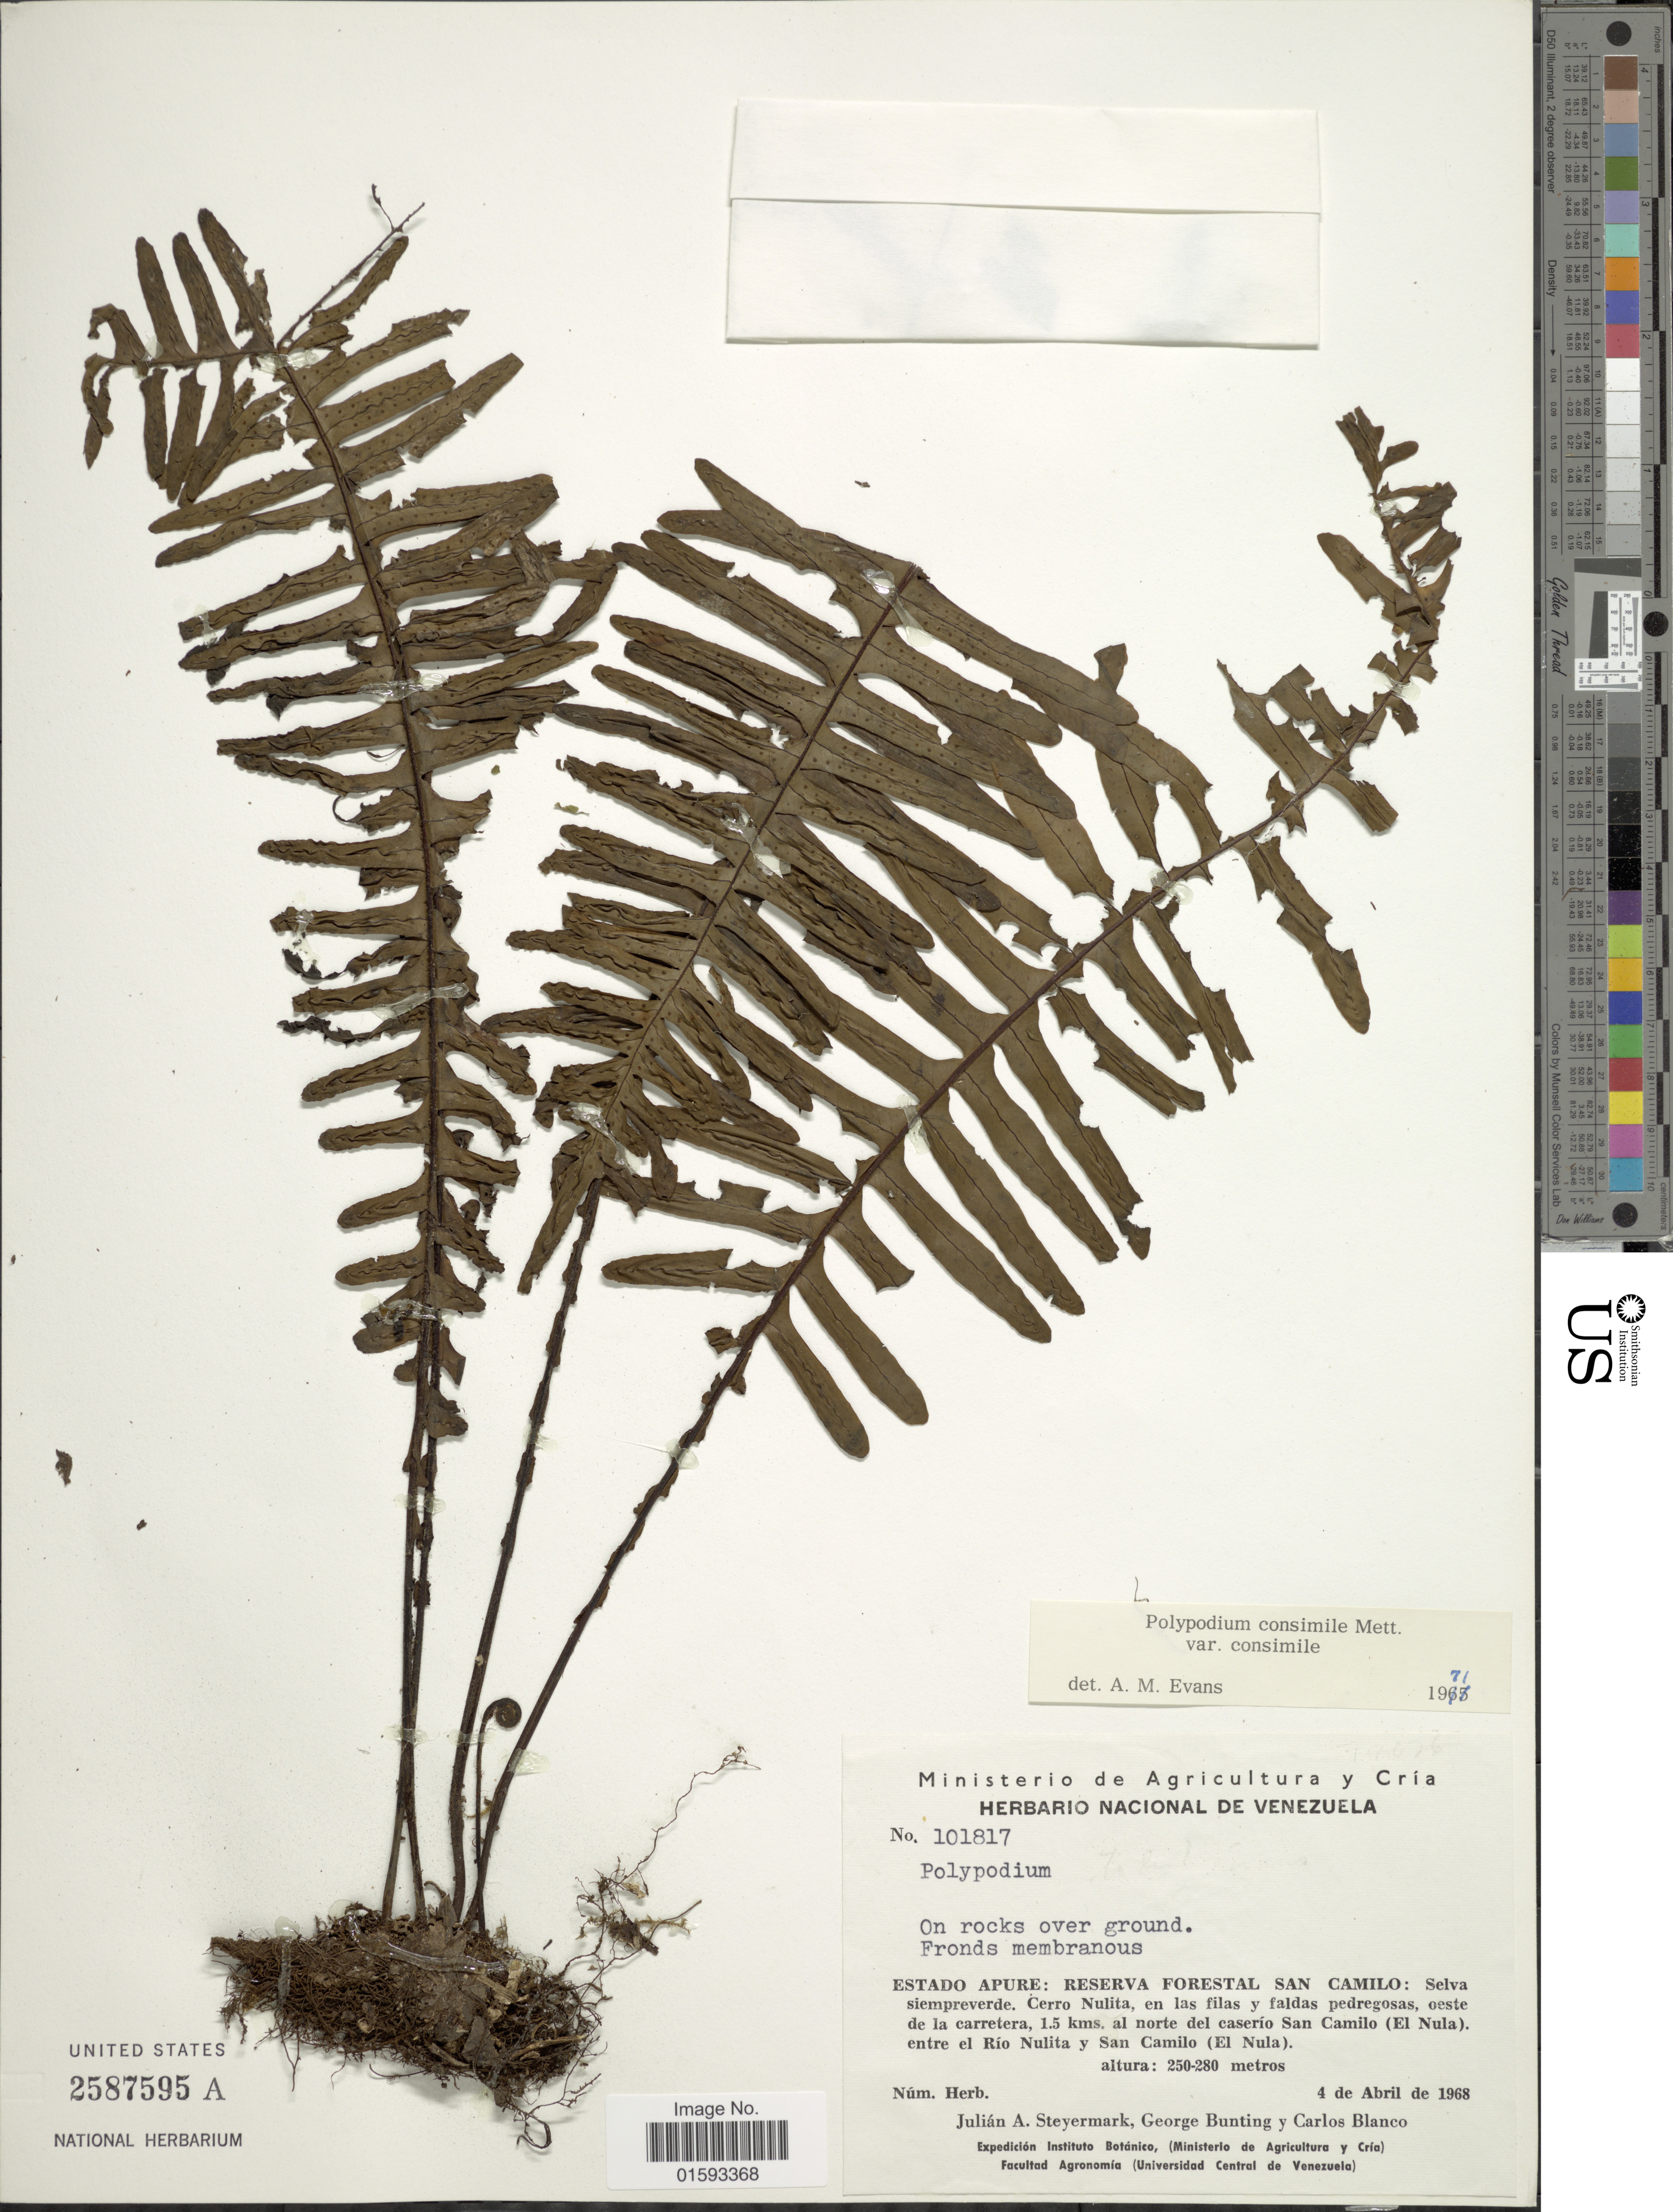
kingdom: Plantae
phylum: Tracheophyta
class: Polypodiopsida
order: Polypodiales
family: Polypodiaceae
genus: Pecluma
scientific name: Pecluma consimilis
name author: (Mett.) M.G. Price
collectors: J. Steyermark, G. S. Bunting & C. A. Blanco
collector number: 101817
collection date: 1968-01-04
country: Venezuela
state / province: Apure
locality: Reserva Forestal San Camilo: Selvasiempreverde, Cerro Nulita, en las filas y faldas pedregosas, oeste de la carretera, 1.5 kms al norte del caserio San Camilo (El Nula) entre el Rio Nulita y san Camilo (El Nula)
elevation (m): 250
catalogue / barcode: US 2587595A